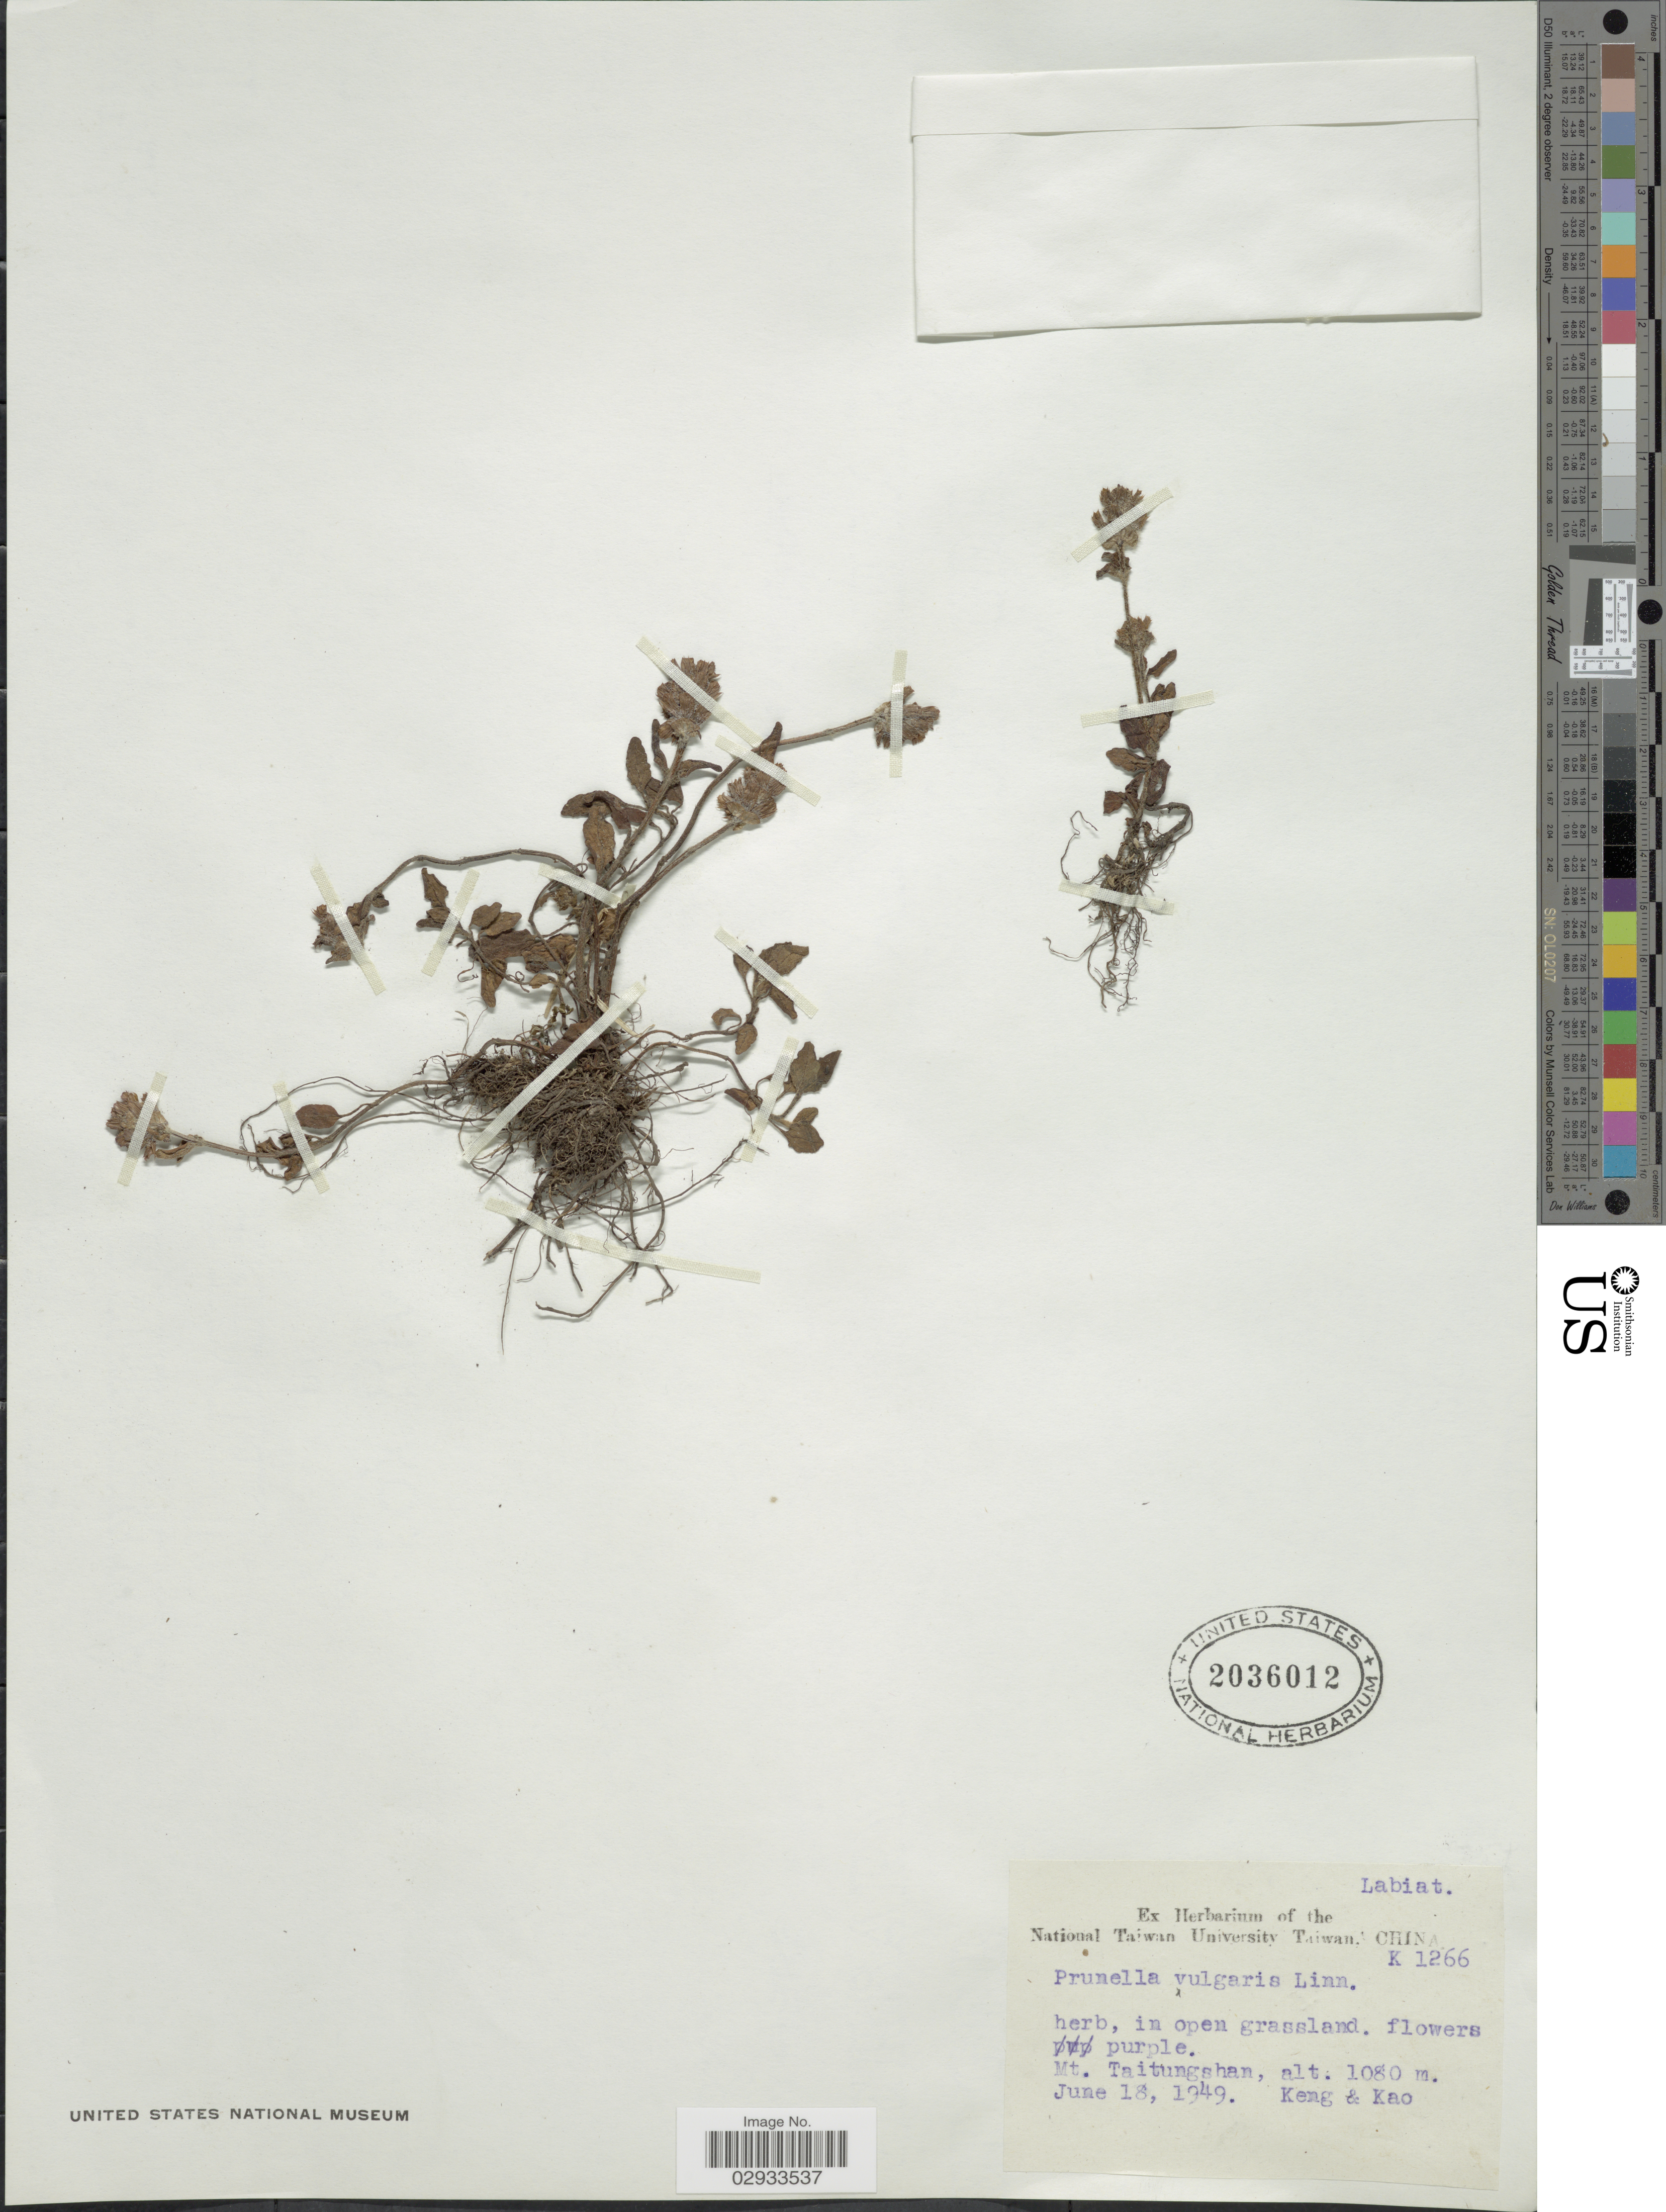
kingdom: Plantae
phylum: Tracheophyta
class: Magnoliopsida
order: Lamiales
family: Lamiaceae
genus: Prunella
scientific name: Prunella vulgaris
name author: L.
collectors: -- Keng & -. Kao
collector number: K 1266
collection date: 1949-06-18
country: China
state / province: Hong Kong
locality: Mt. Taitungshan.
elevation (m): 1080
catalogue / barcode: US 2036012